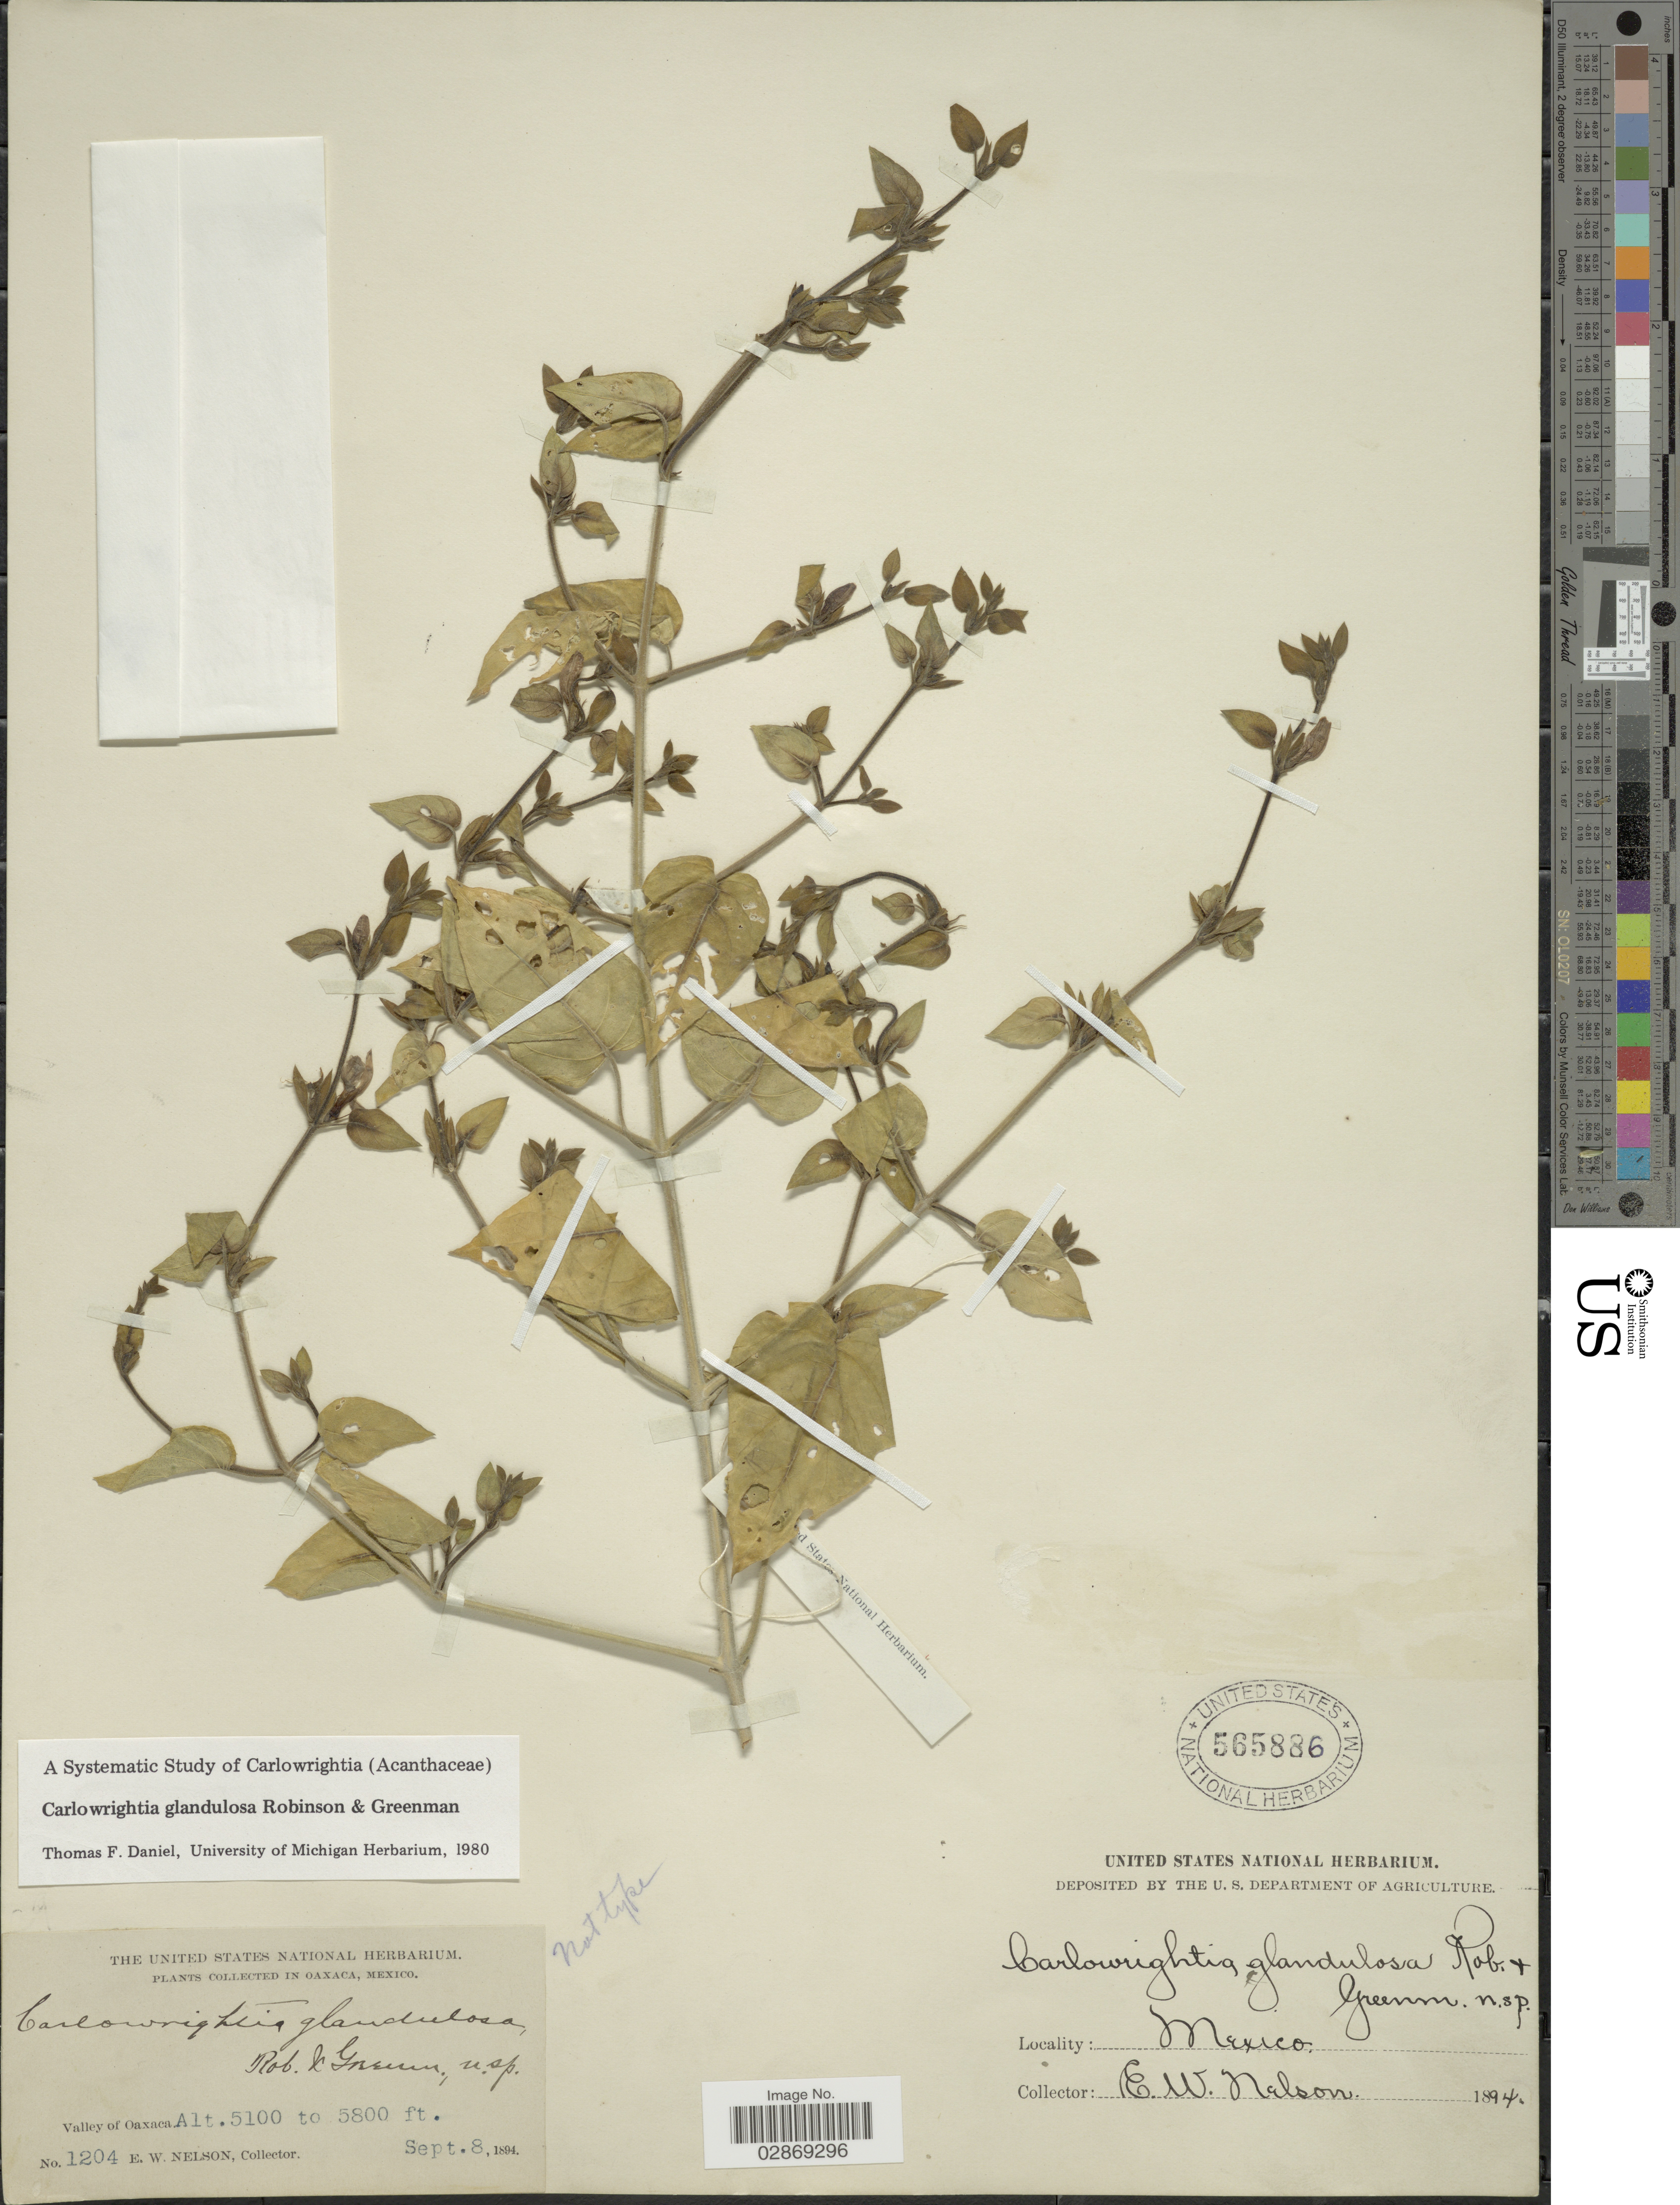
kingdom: Plantae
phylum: Tracheophyta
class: Magnoliopsida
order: Lamiales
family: Acanthaceae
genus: Carlowrightia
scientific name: Carlowrightia neesiana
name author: (Schauer ex Nees) T.F. Daniel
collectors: E. W. Nelson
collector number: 1204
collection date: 1894-09-08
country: Mexico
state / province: Oaxaca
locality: Valley of Oaxaca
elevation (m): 1554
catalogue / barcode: US 565886